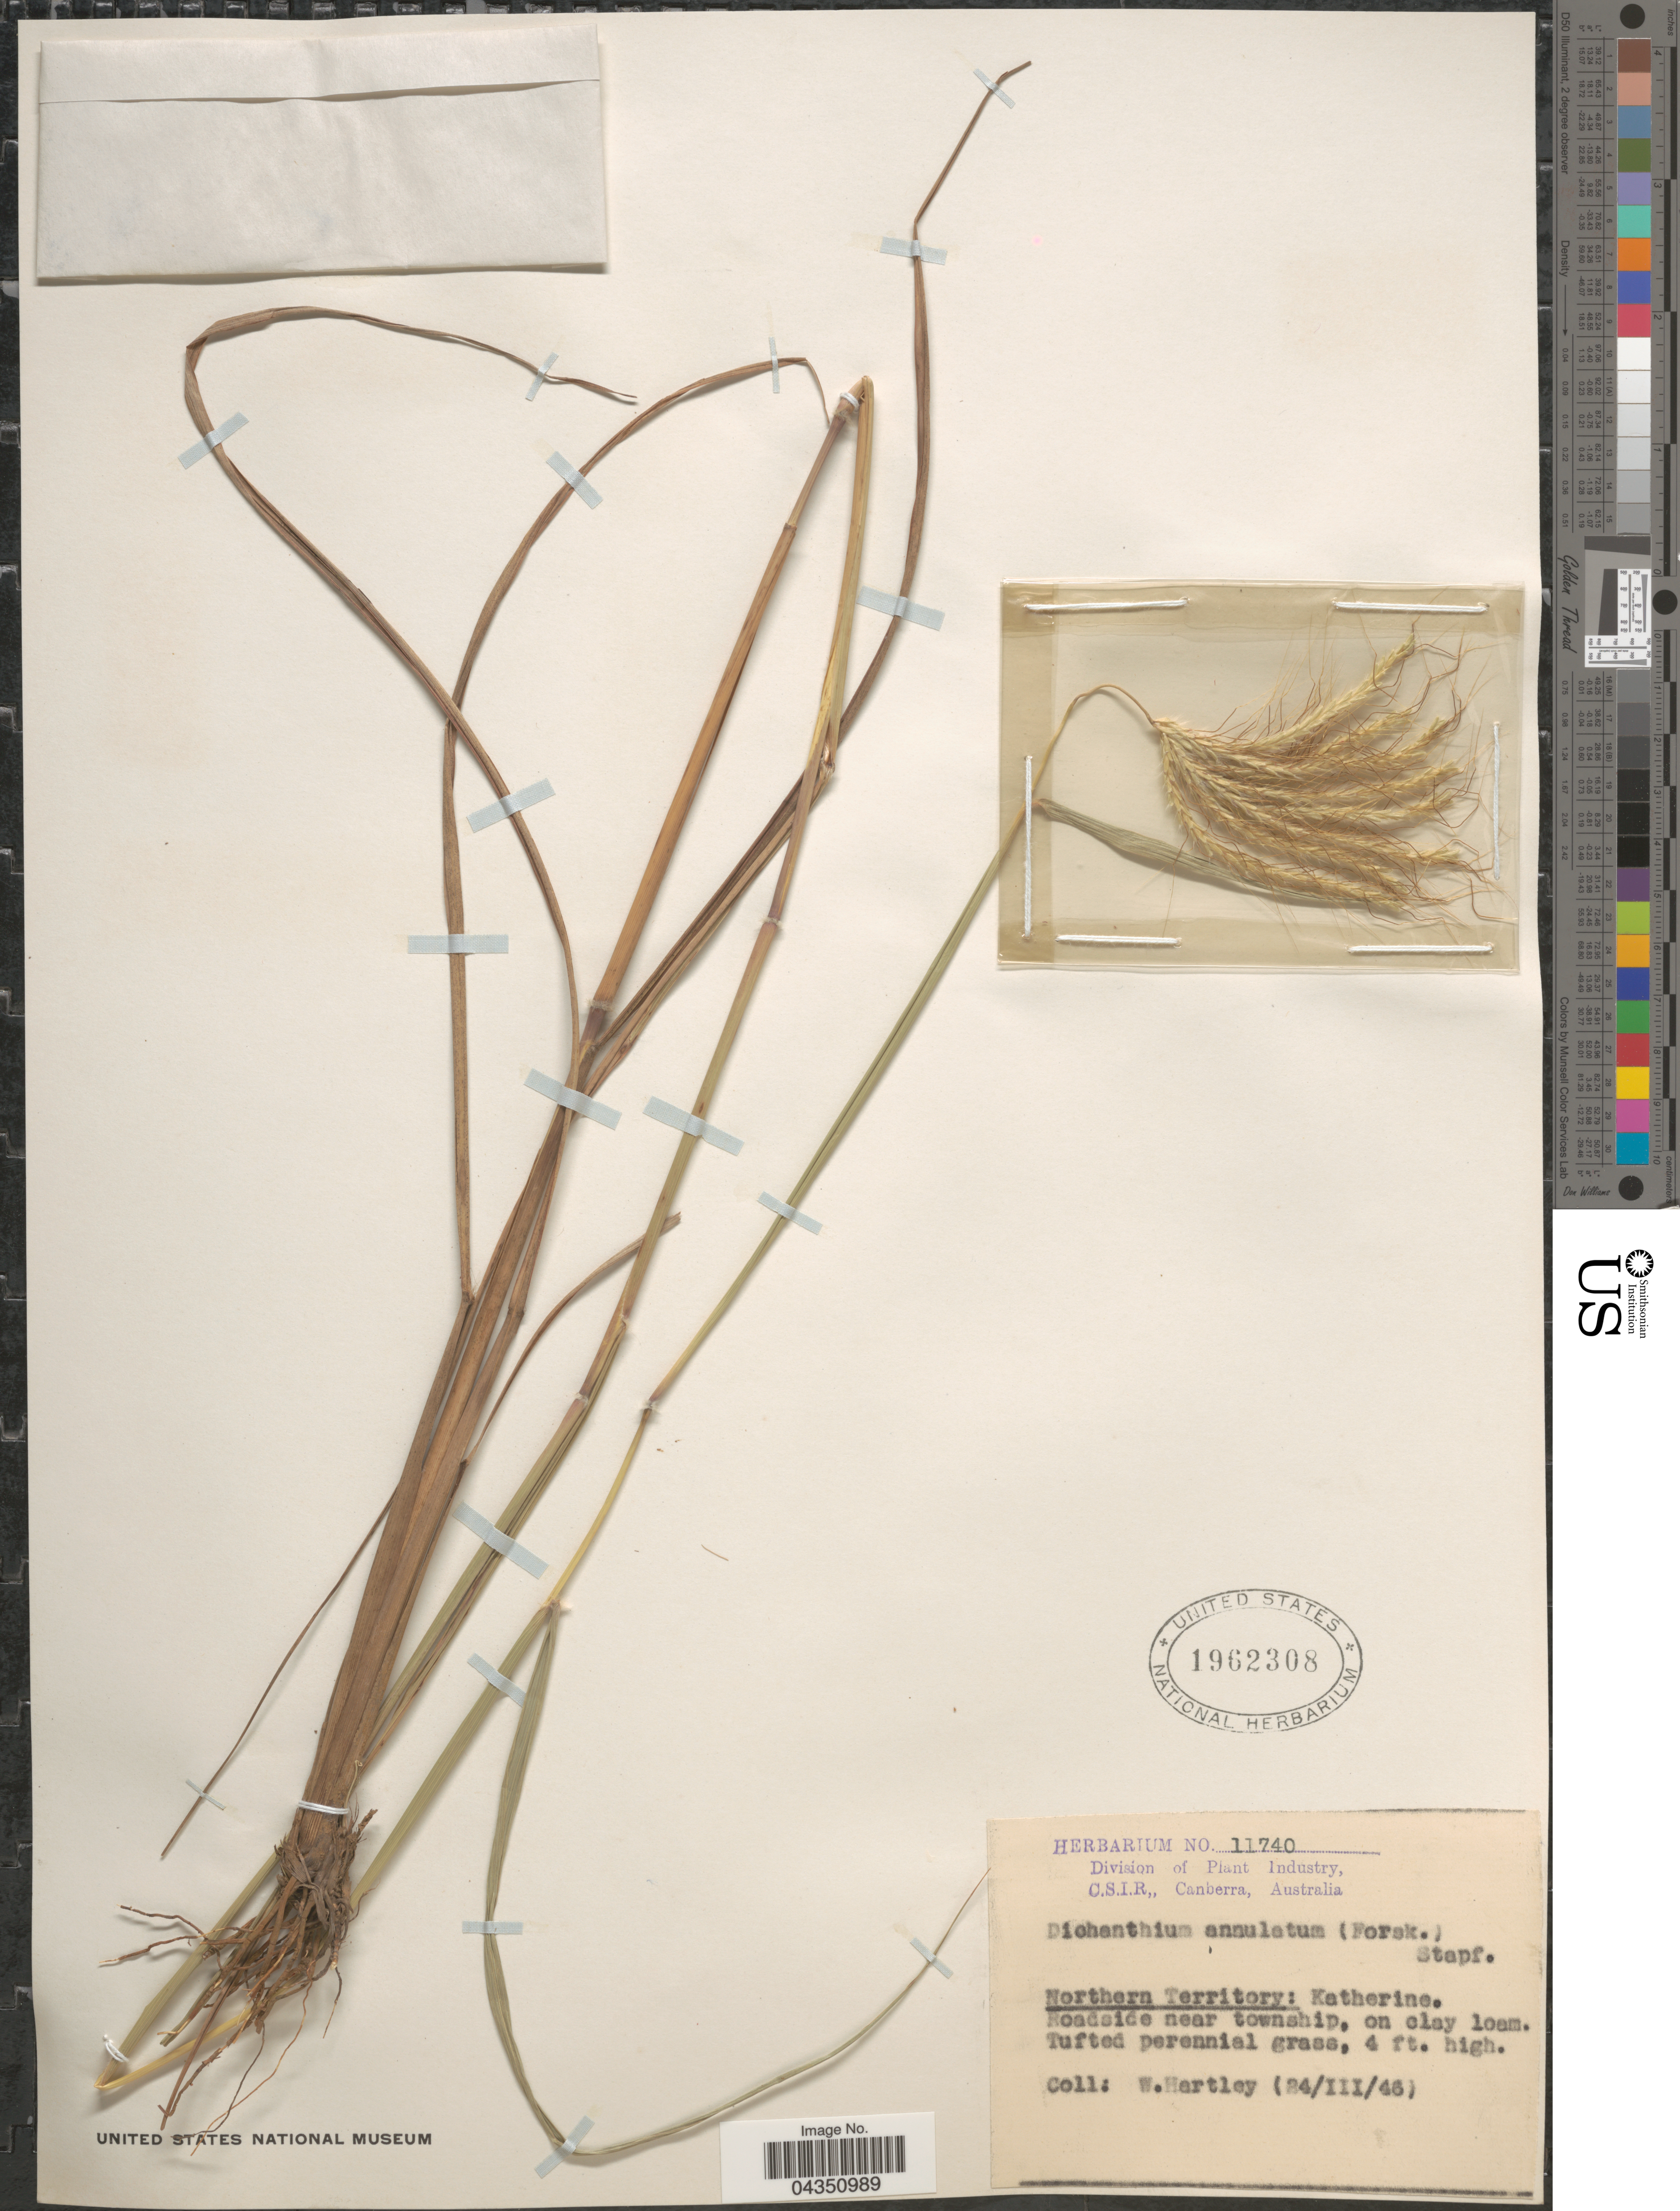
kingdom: Plantae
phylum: Tracheophyta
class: Liliopsida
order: Poales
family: Poaceae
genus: Dichanthium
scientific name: Dichanthium annulatum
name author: (Forssk.) Stapf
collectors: W. Hartley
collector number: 11740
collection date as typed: Transcribed d/m/y: 24/3/46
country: Australia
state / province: Northern Territory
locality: Katherine. Roadside near township, on clay loam.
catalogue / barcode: US 1962308